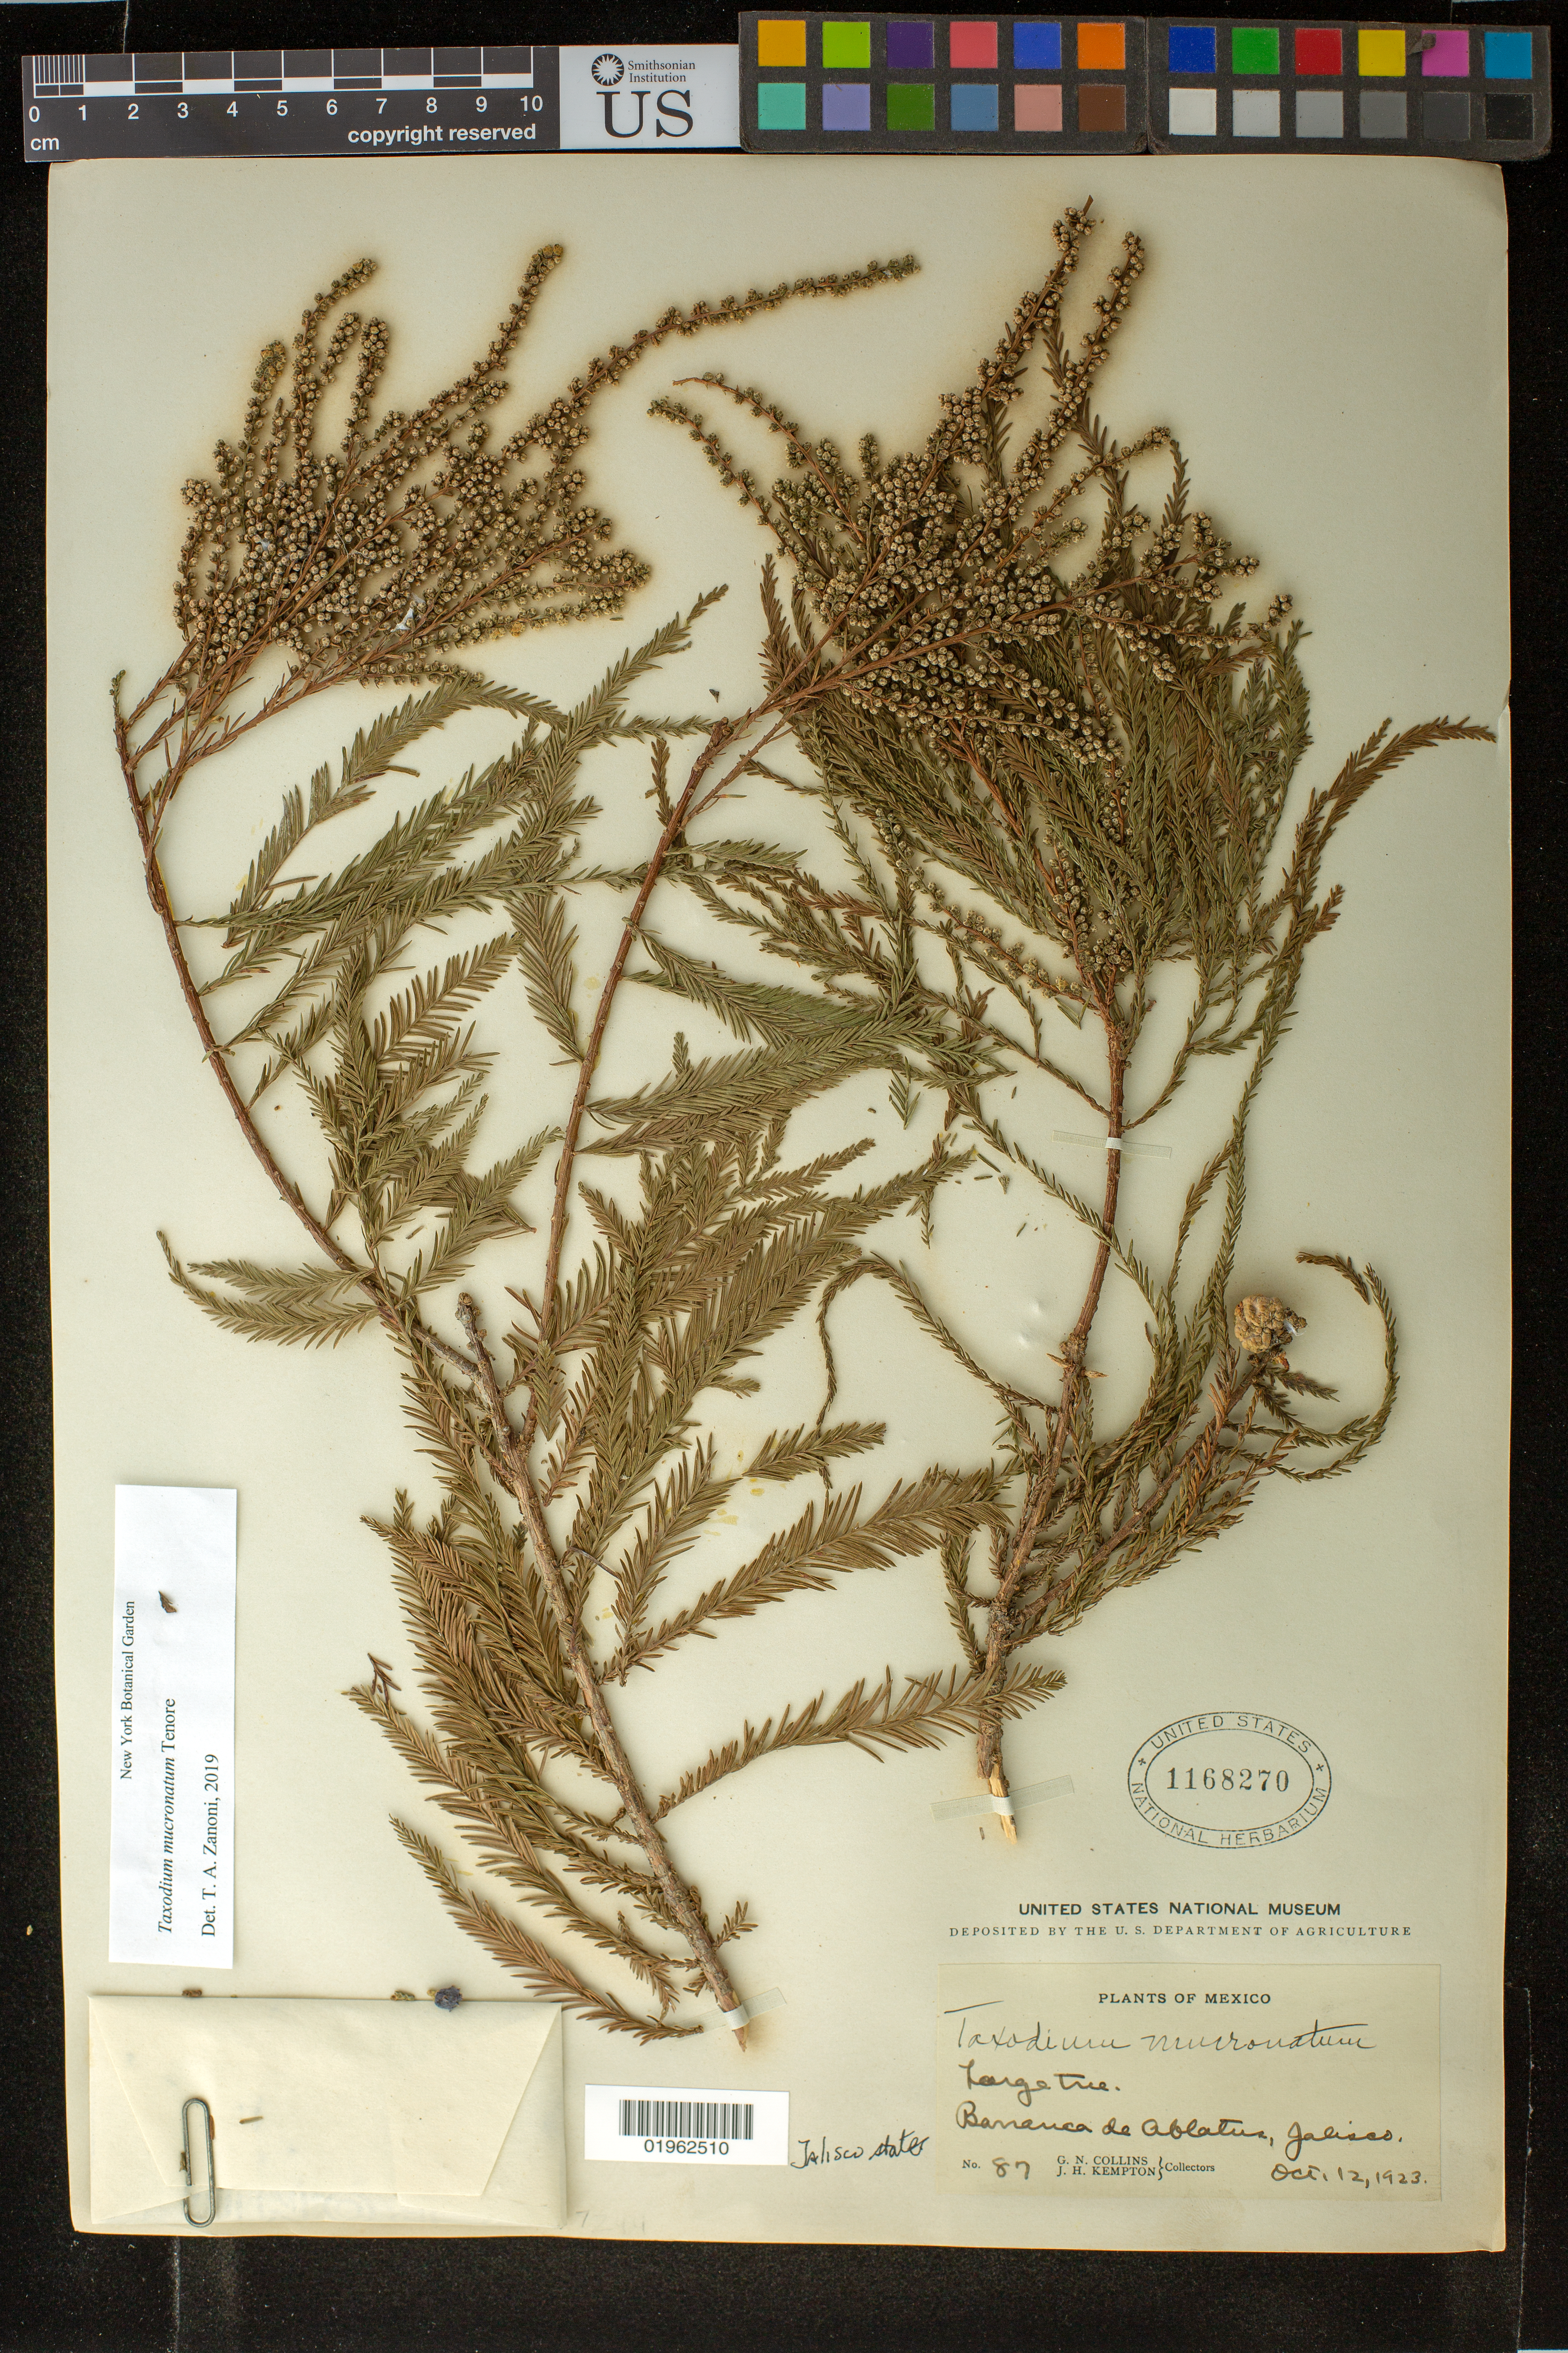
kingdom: Plantae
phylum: Tracheophyta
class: Pinopsida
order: Pinales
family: Cupressaceae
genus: Taxodium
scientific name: Taxodium mucronatum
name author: Ten.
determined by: Zanoni, T. A., (NY), New York Botanical Garden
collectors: G. N. Collins & J. H. Kempton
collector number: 87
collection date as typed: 12 Oct 1923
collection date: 1923-10-12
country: Mexico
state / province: Jalisco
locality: Barranca de Oblatos, Guadalajara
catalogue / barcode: US 1168270